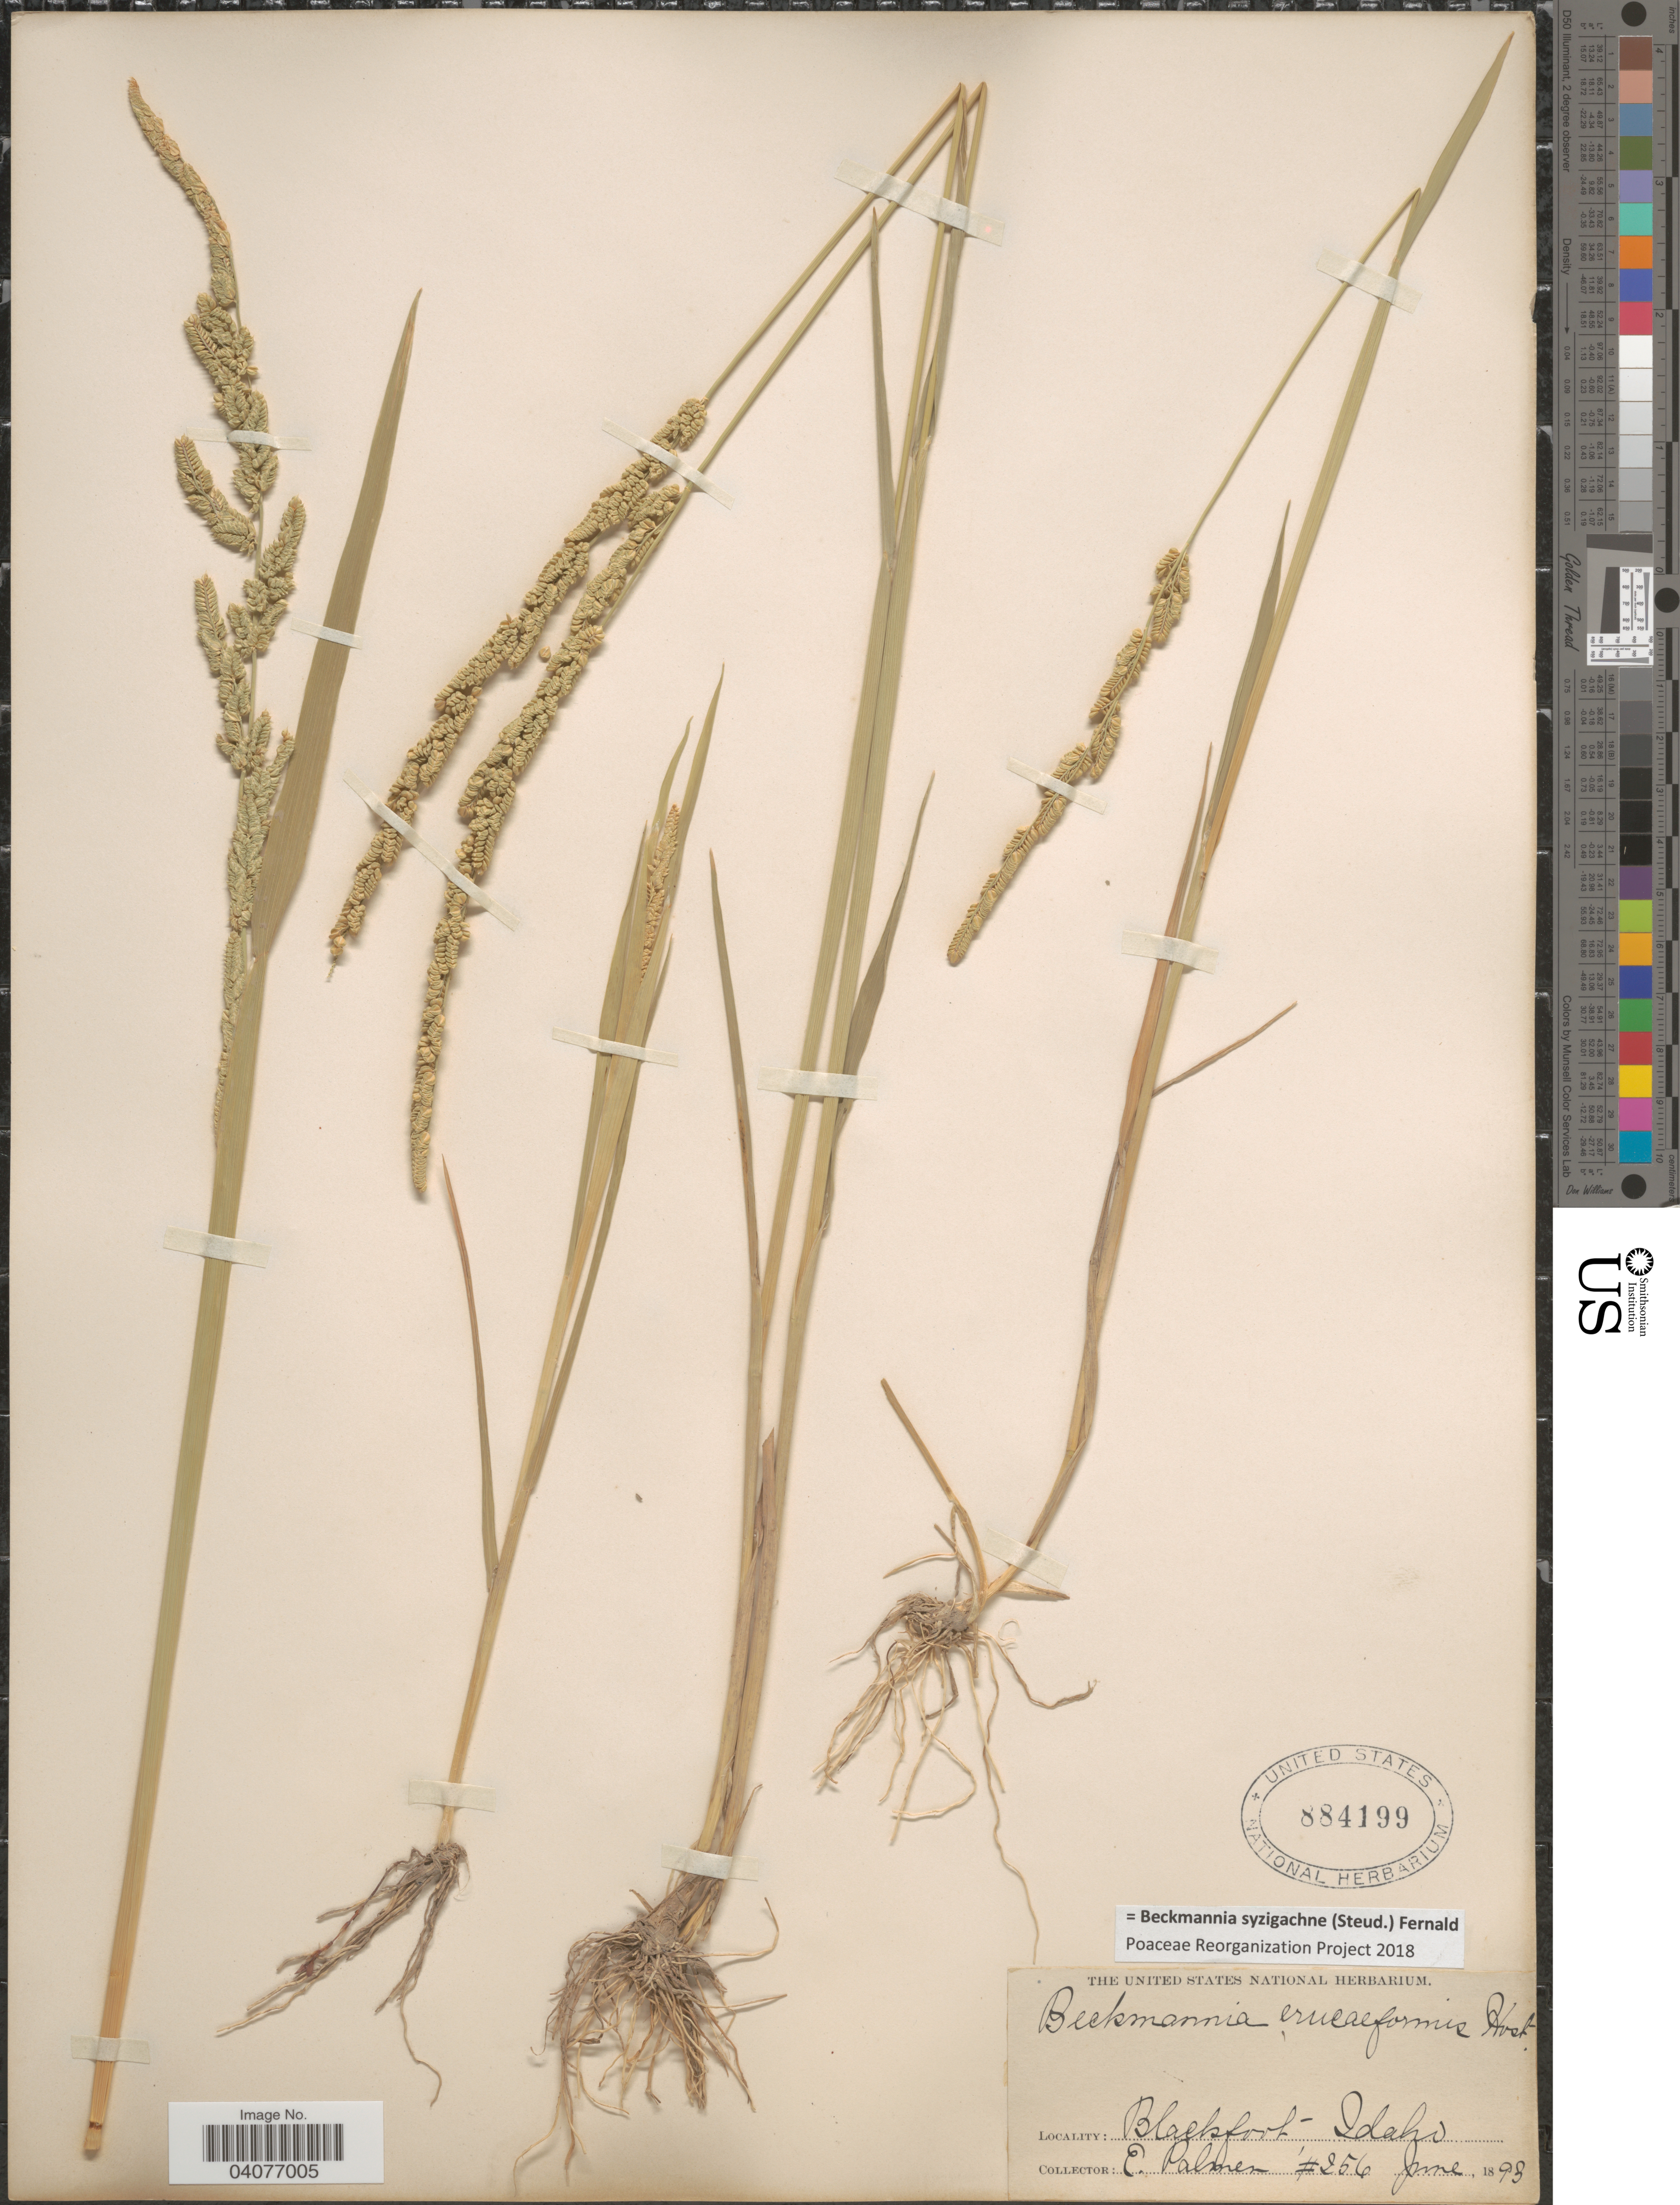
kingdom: Plantae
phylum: Tracheophyta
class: Liliopsida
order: Poales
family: Poaceae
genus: Beckmannia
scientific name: Beckmannia syzigachne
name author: (Steud.) Fernald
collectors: E. Palmer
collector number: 256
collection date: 1893-06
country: United States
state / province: Idaho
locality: Blackfoot.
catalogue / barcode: US 884199